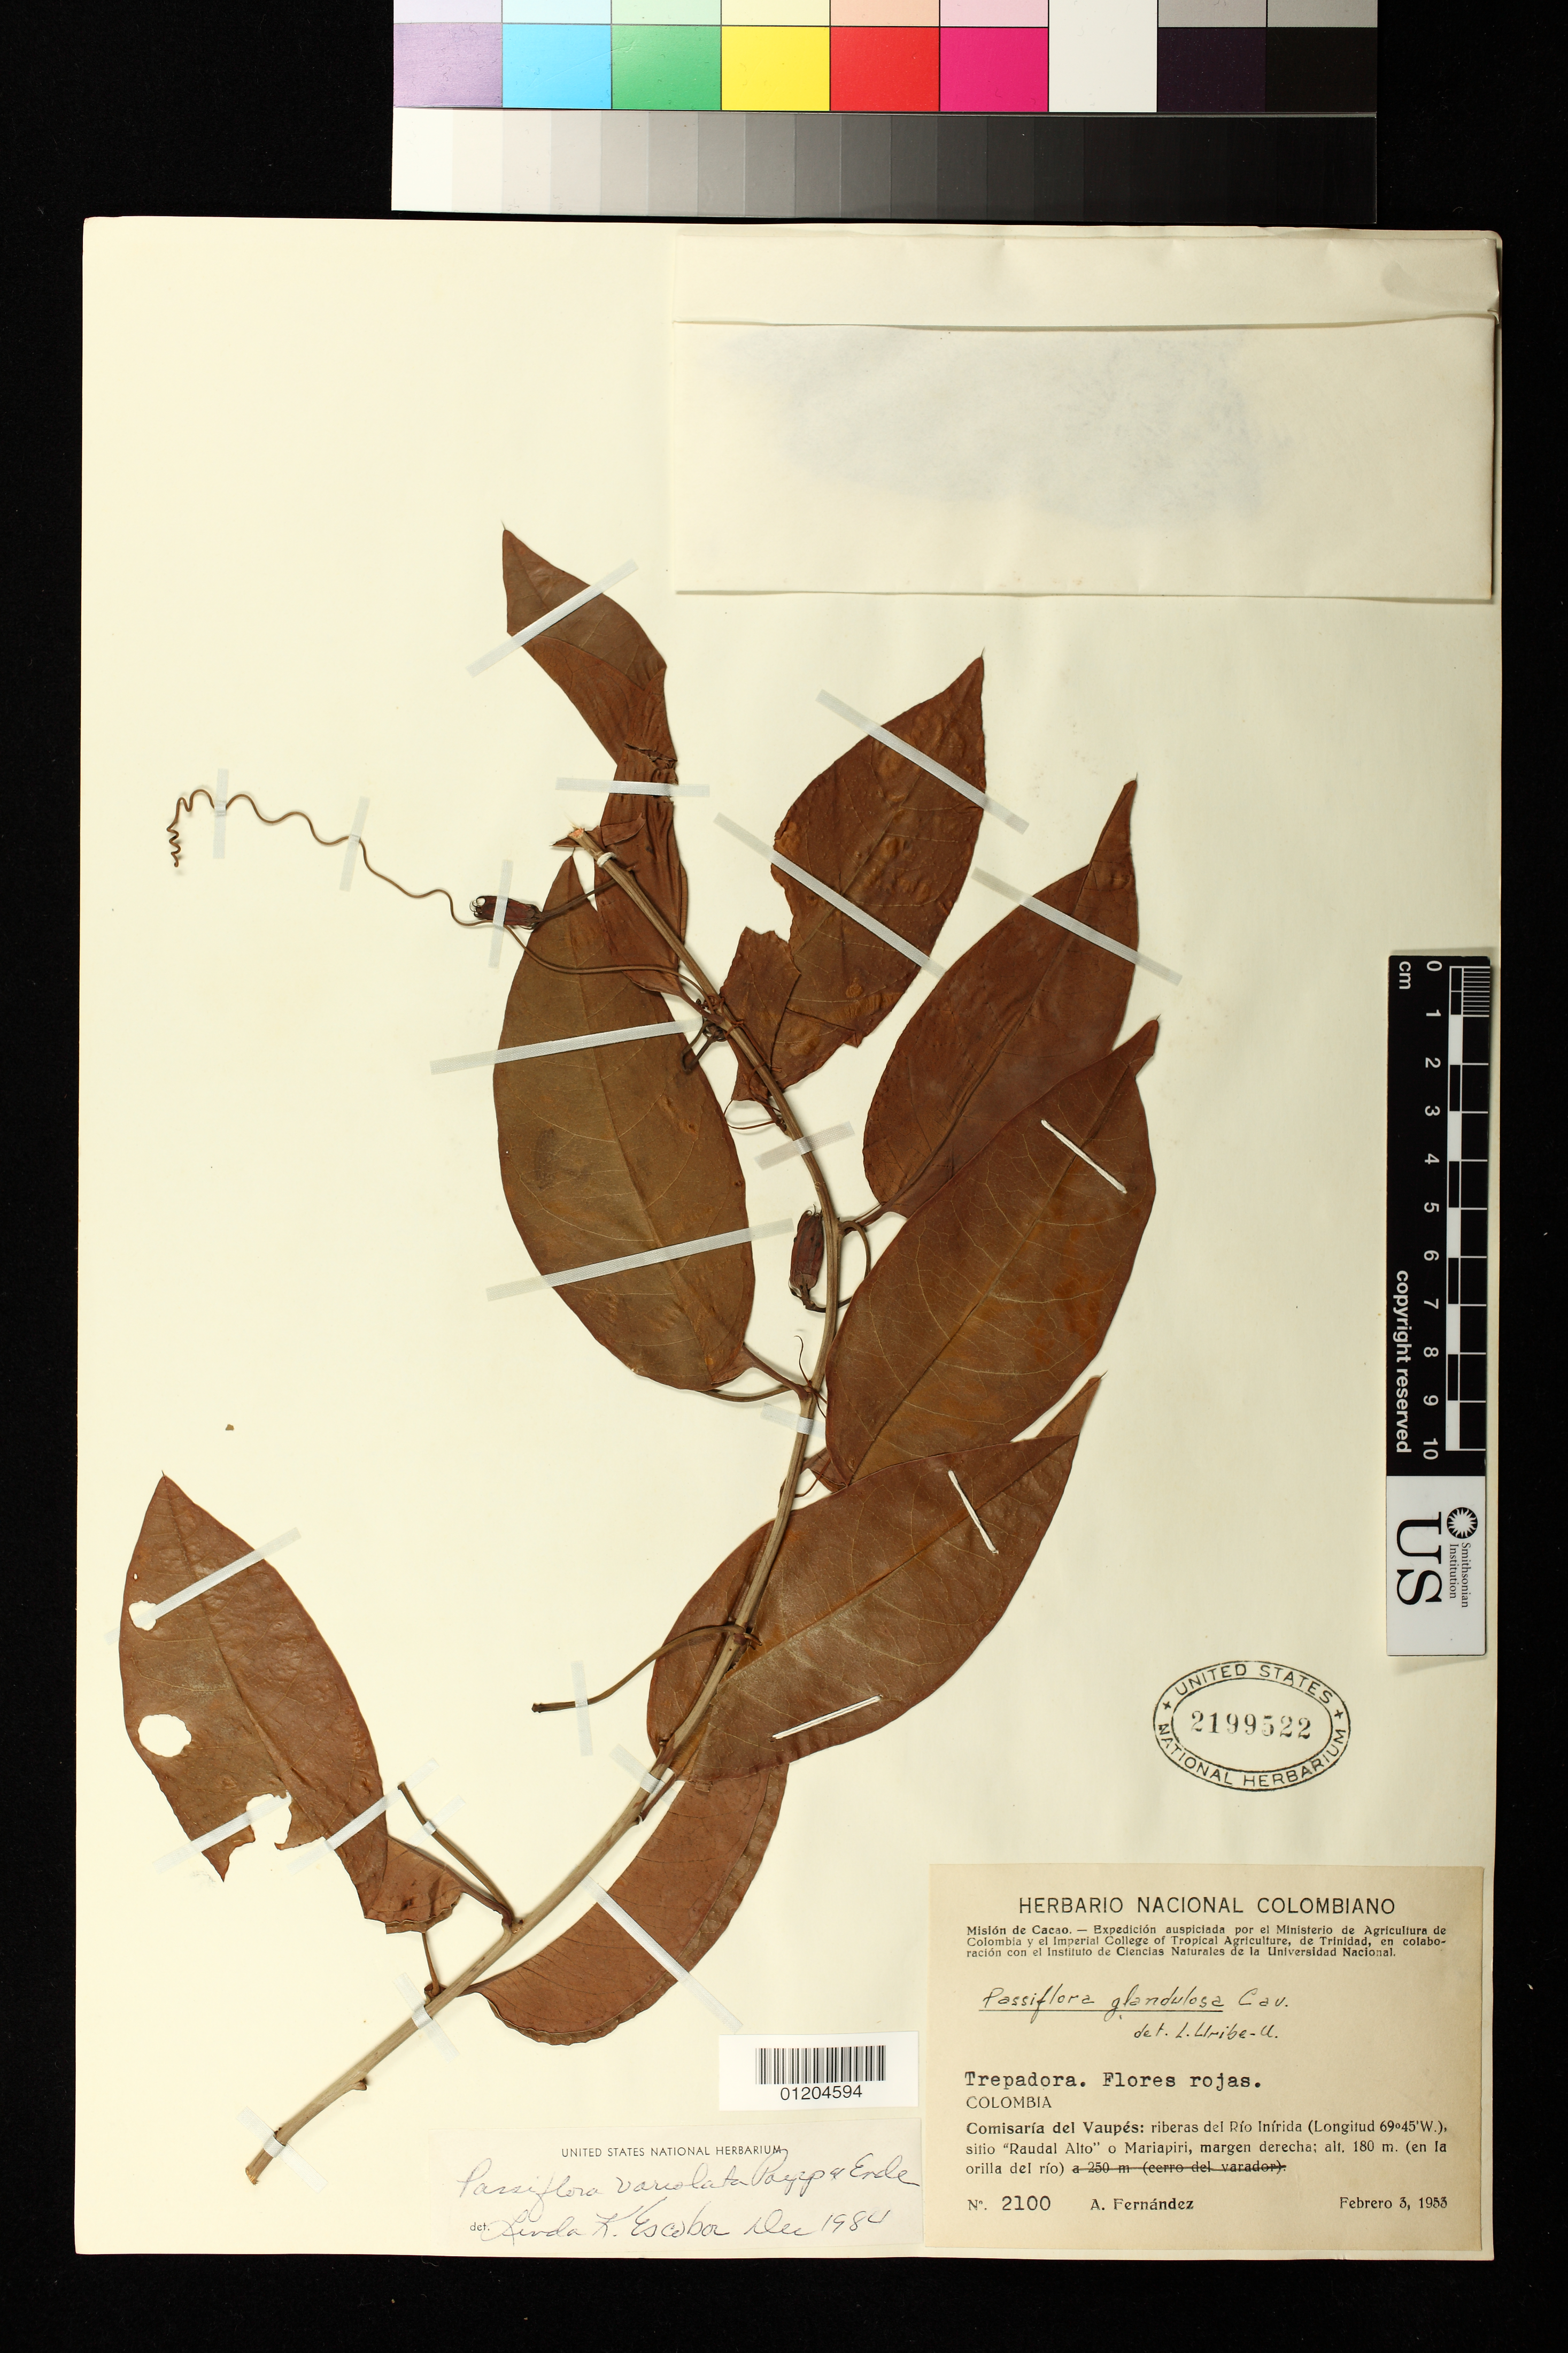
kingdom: Plantae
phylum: Tracheophyta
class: Magnoliopsida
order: Malpighiales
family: Passifloraceae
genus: Passiflora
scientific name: Passiflora variolata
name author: Poepp. & Endl.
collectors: A. Fernandez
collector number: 2100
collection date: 1953-02-03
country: Colombia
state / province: Guainia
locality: Comisaria del Vaupes: riberas del Rio Inirida, sitio "Raudal Alto" o Mariapiri, margen derecha; (en la orilla del rio)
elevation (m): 180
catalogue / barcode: US 2199522